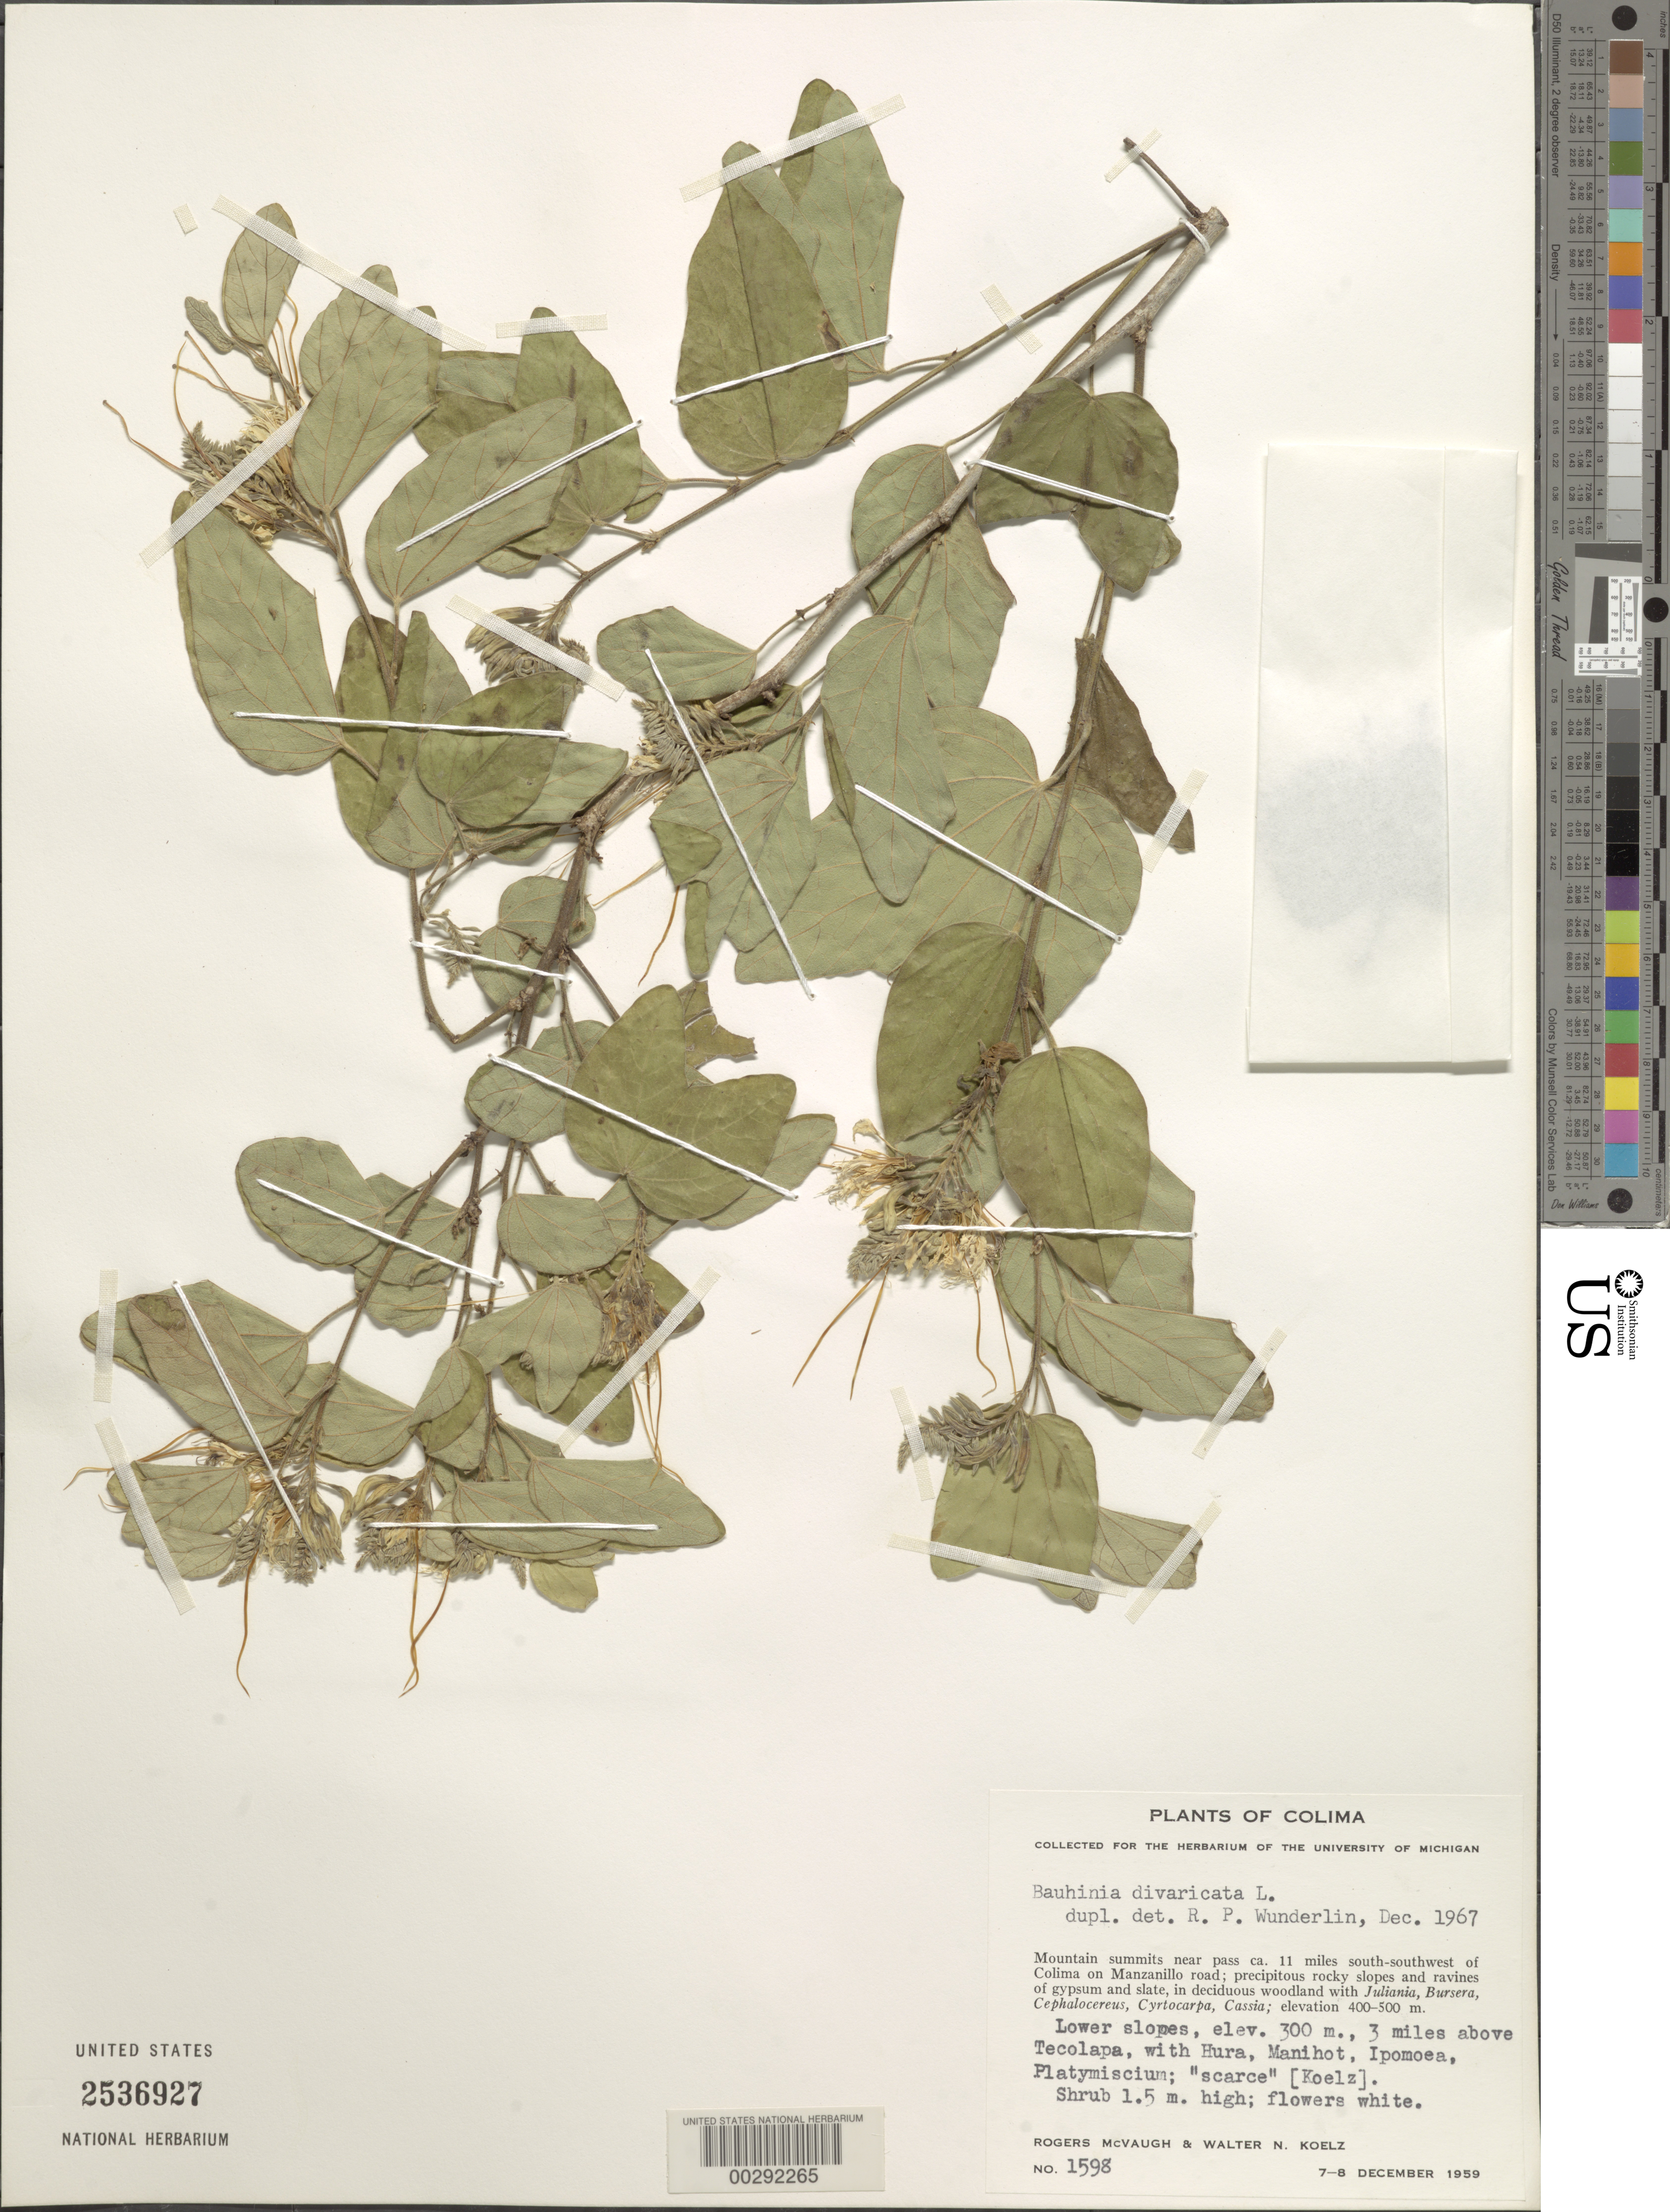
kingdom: Plantae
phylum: Tracheophyta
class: Magnoliopsida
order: Fabales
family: Fabaceae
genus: Bauhinia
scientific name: Bauhinia divaricata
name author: L.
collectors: R. McVaugh & W. N. Koelz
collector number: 1598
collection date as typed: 07 Dec 1959 to 09 Dec 1959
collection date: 1959-12-07/1959-12-09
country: Mexico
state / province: Colima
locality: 3 mi above Tecolapa; mountain summits near pass ca 11 mi SSW of Colima on Manzanillo road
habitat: Precipitous rocky slopes and ravines, in deciduous woodland; lower slopes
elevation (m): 300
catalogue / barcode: US 2536927